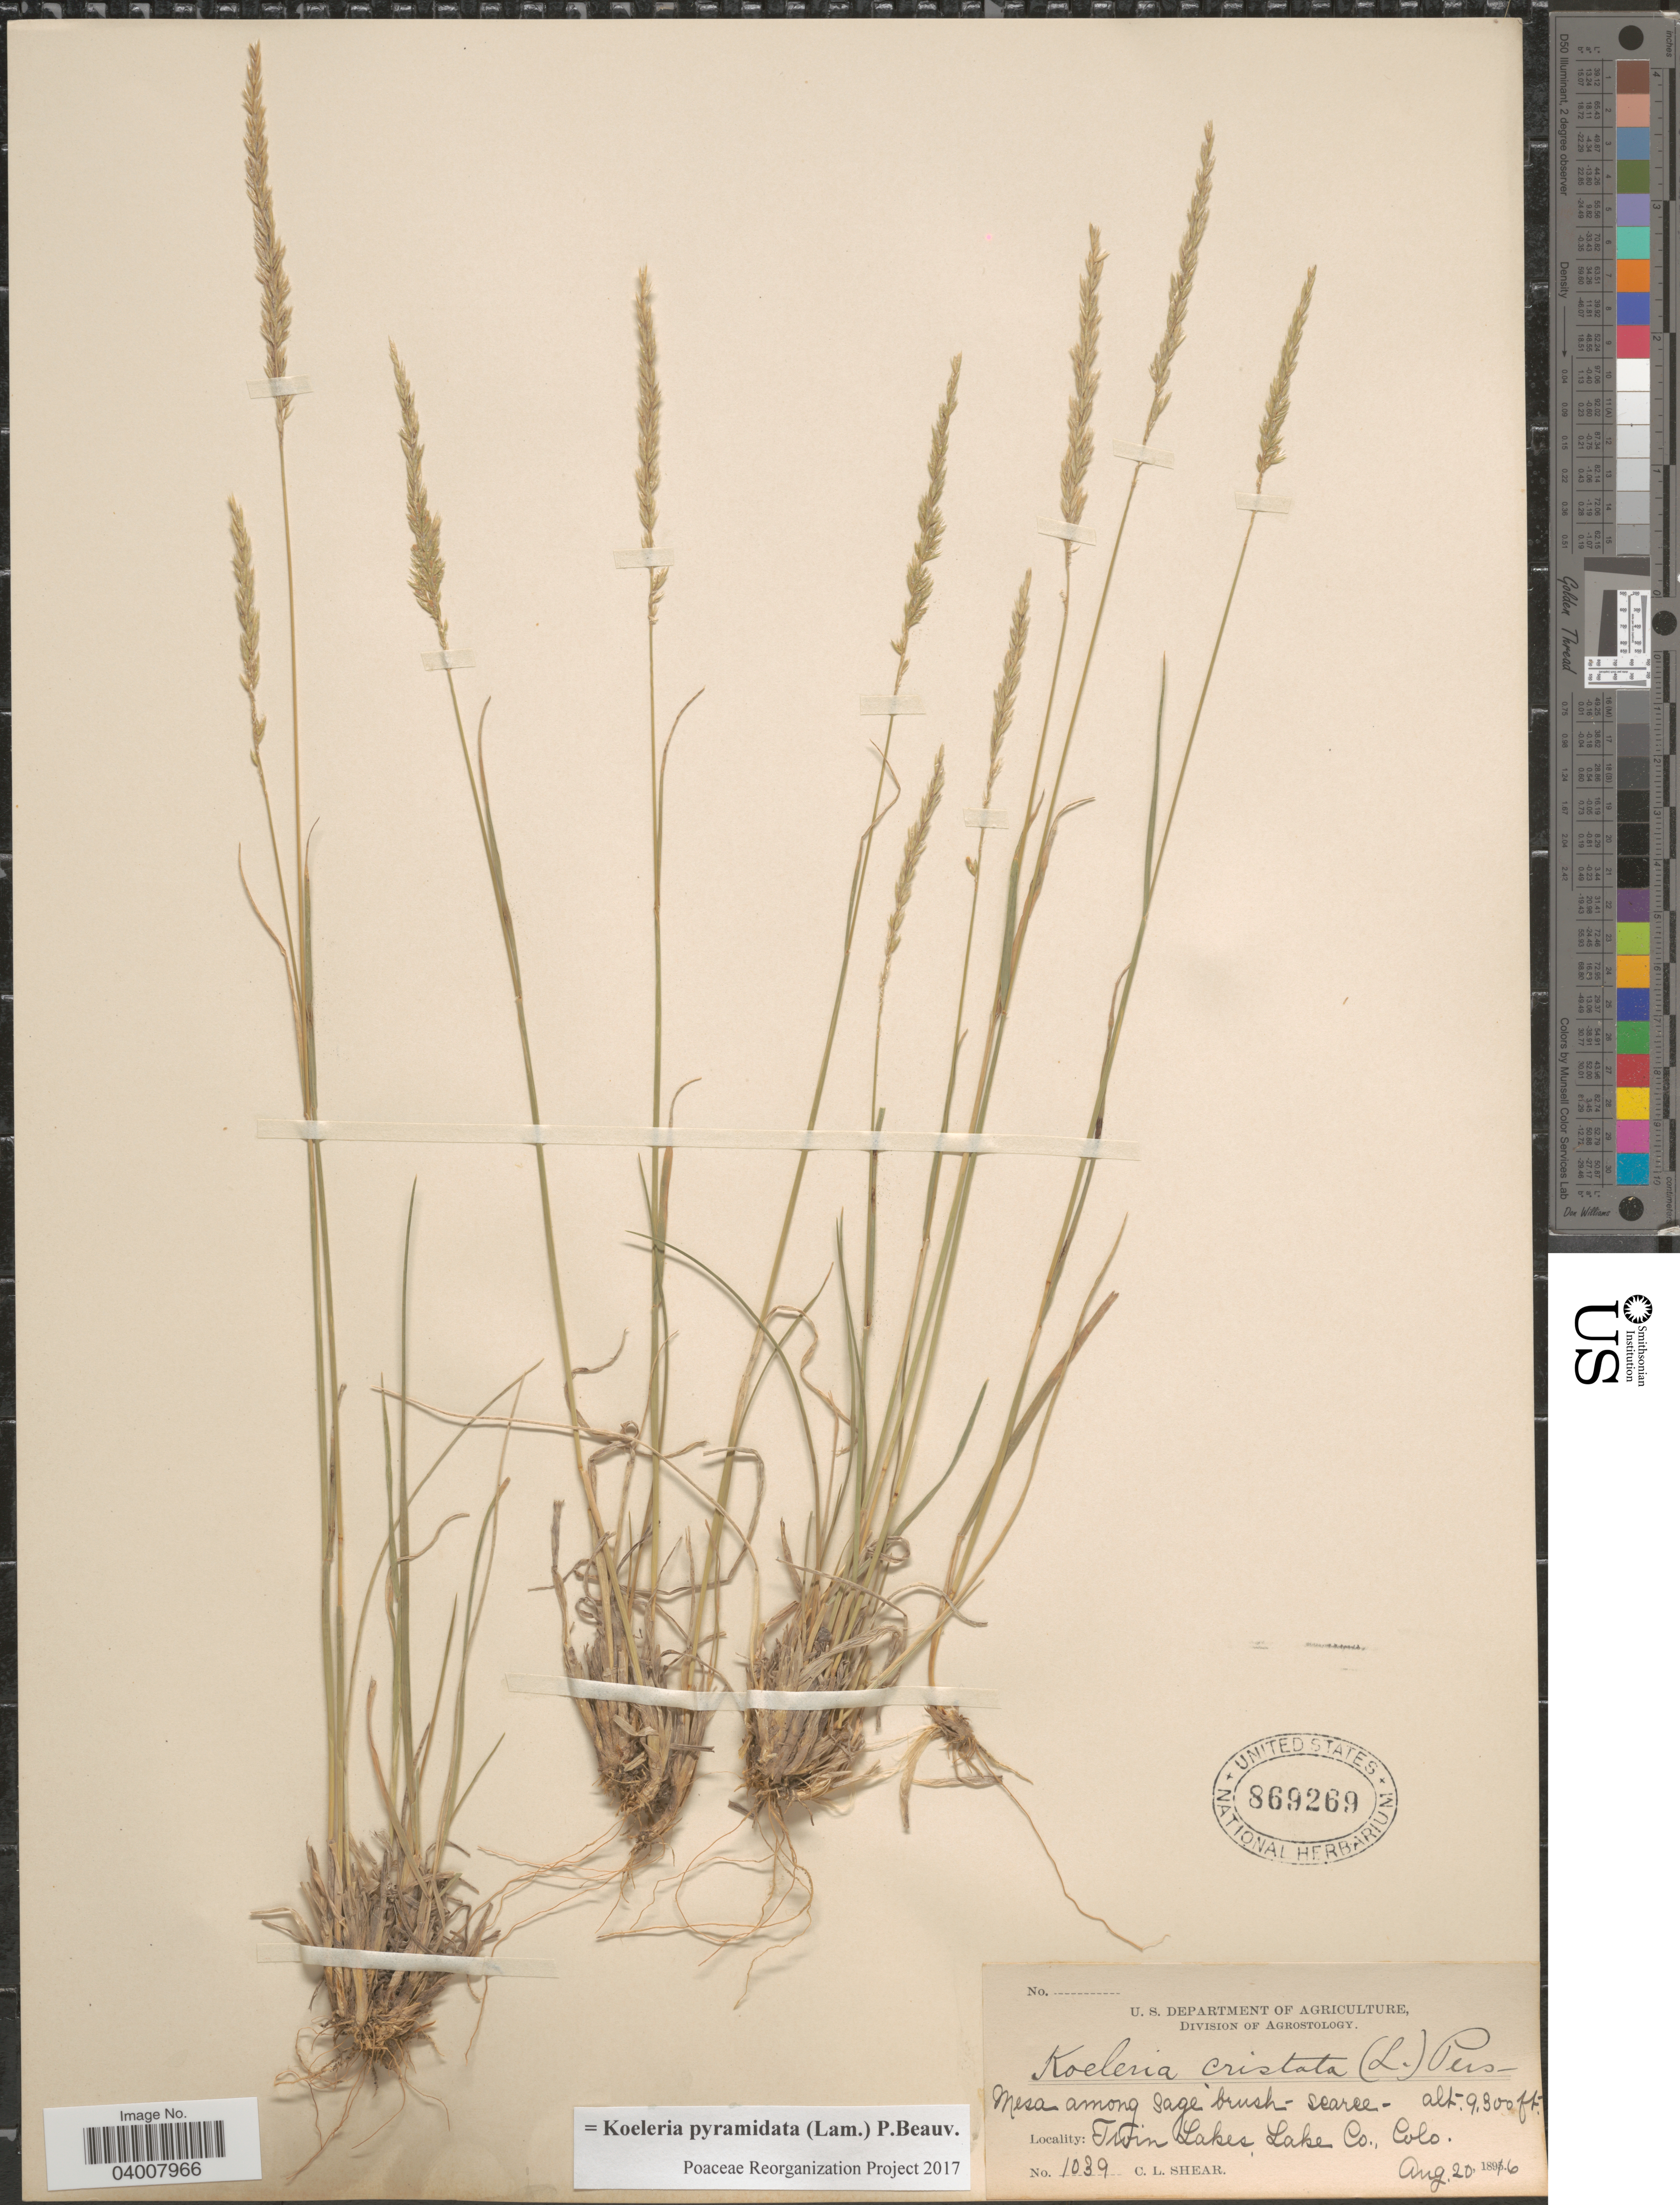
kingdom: Plantae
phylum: Tracheophyta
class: Liliopsida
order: Poales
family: Poaceae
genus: Koeleria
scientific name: Koeleria pyramidata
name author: (Lam.) P. Beauv.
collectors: C. L. Shear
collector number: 1039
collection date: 1816-08-20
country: United States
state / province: Colorado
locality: Mesa among sage brush - scarce. Twin Lakes, Lake Co.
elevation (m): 2835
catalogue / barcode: US 869269